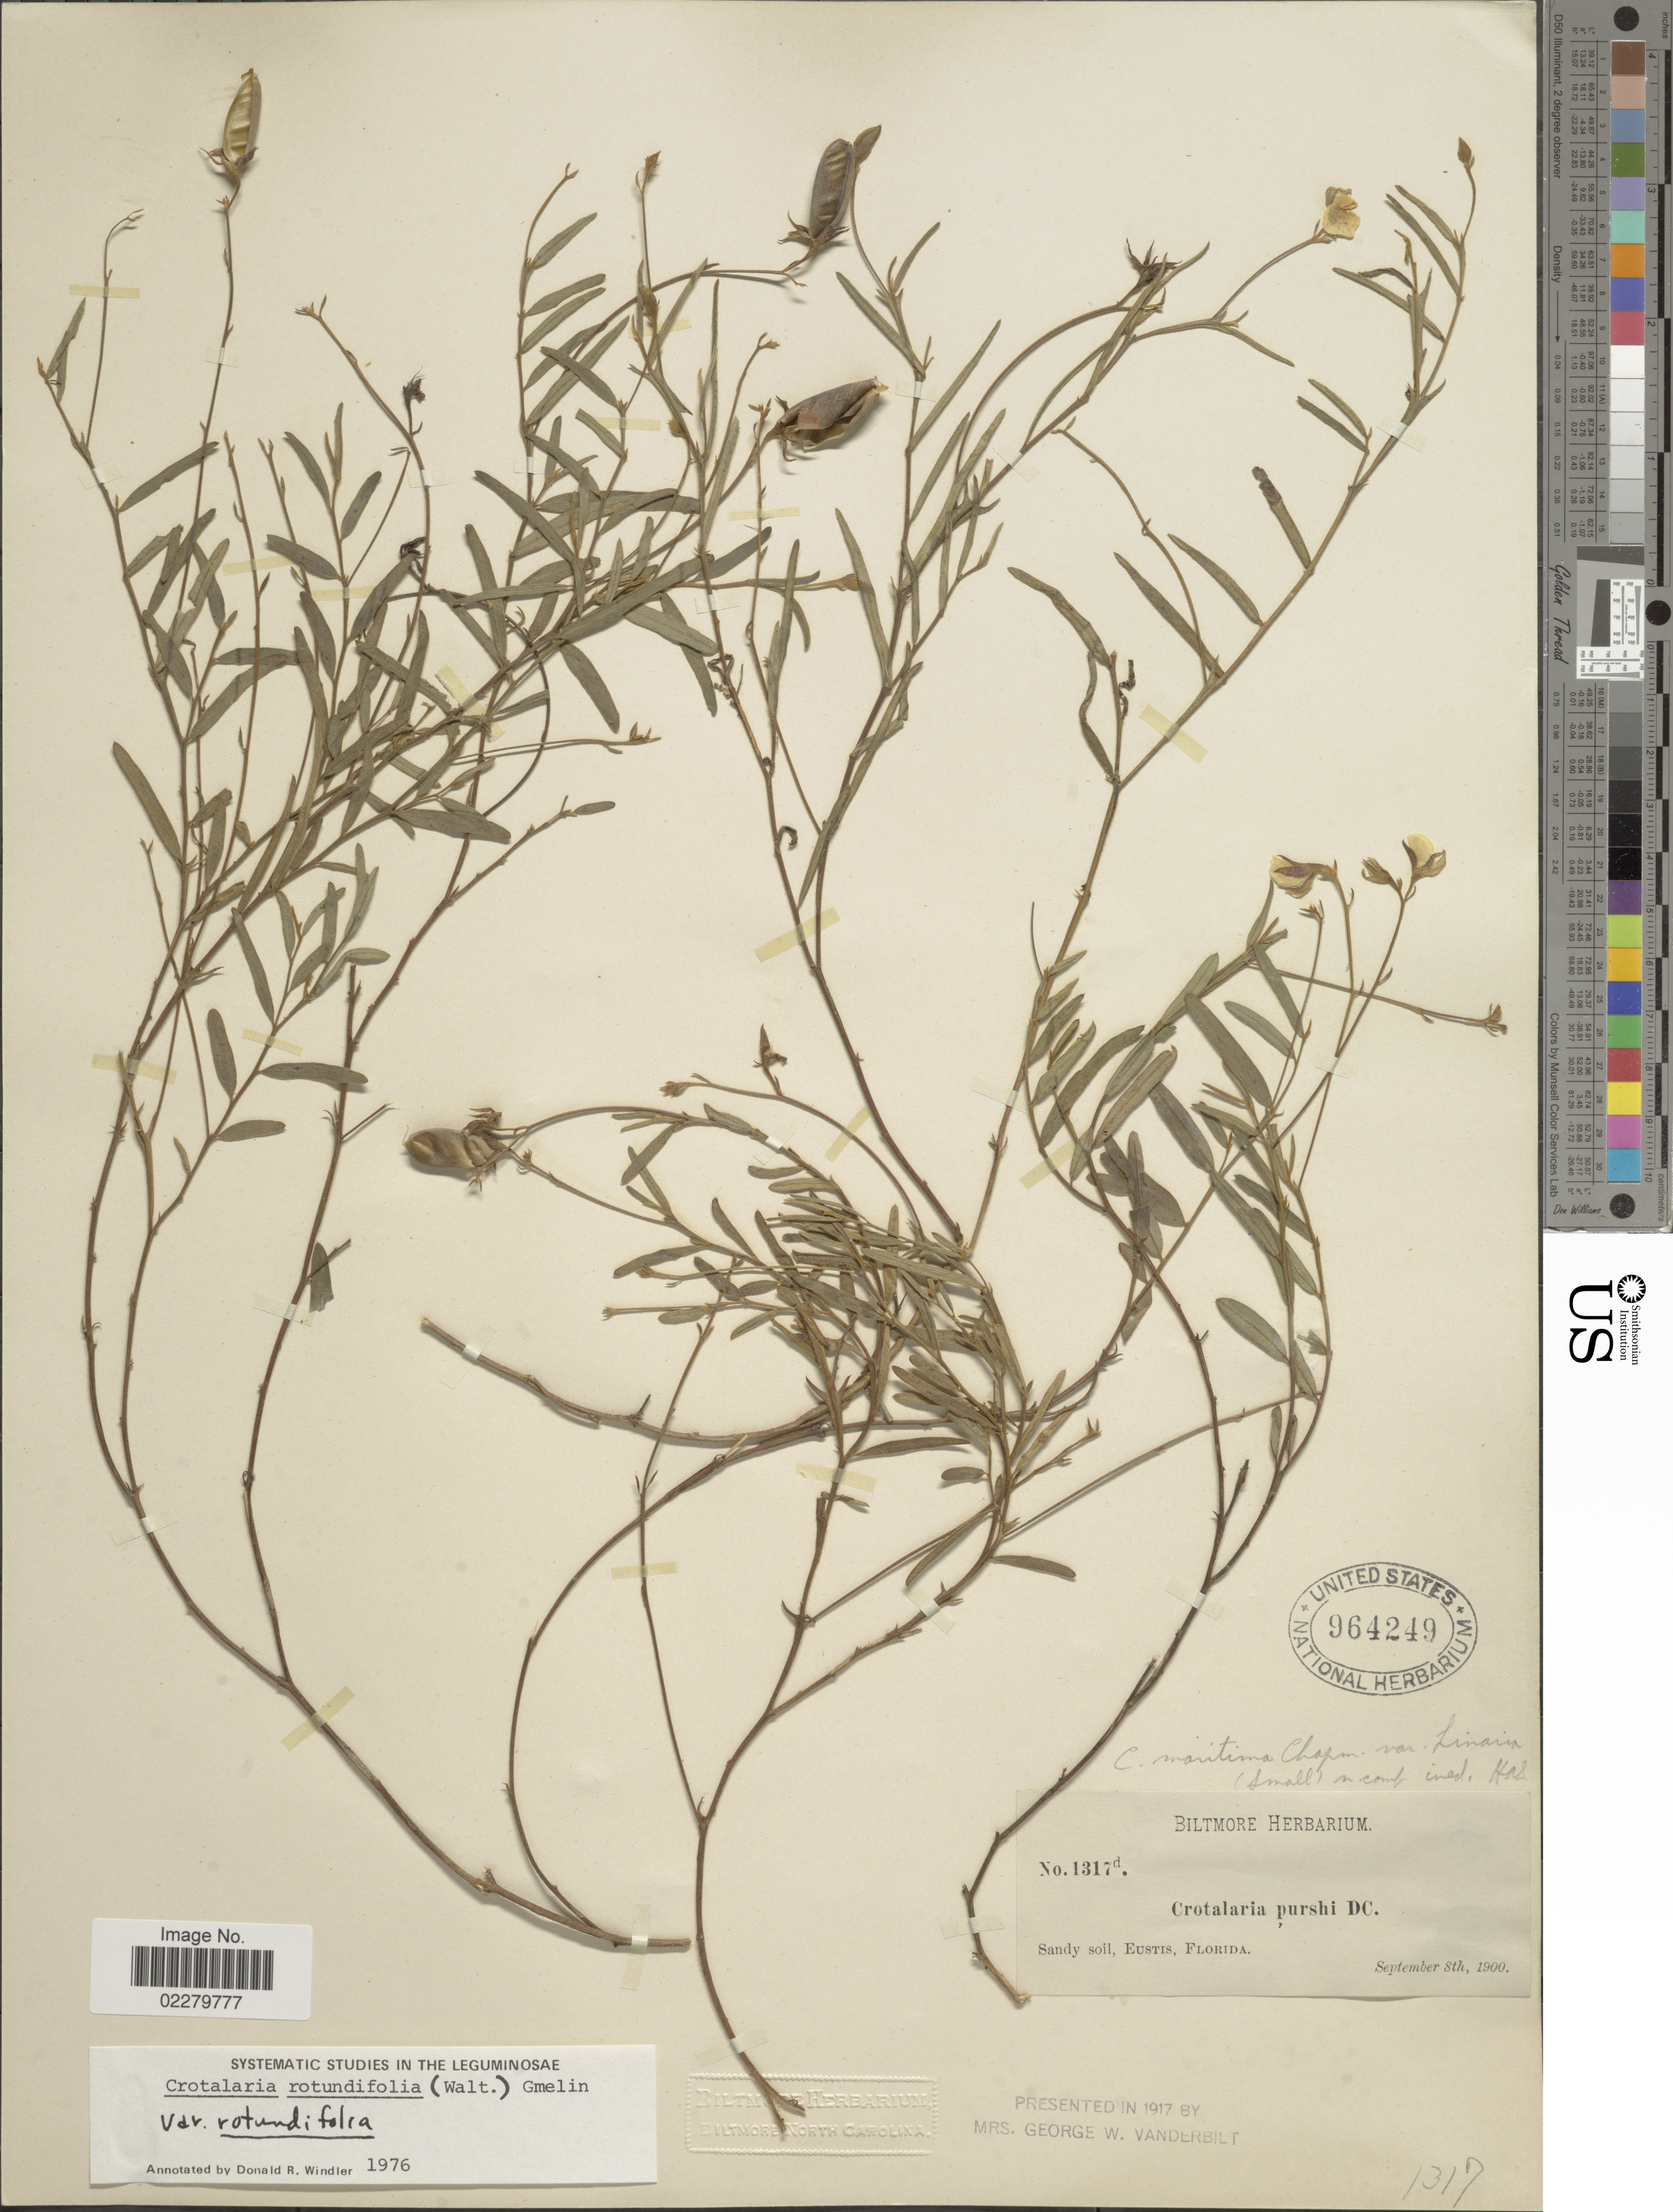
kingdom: Plantae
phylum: Tracheophyta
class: Magnoliopsida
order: Fabales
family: Fabaceae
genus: Crotalaria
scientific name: Crotalaria rotundifolia var. rotundifolia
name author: (Walter) J.F. Gmel.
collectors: ex herb. Biltmore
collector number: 1317d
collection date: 1900-09-08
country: United States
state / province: Florida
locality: Sandy soil, Eustis, Florida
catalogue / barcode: US 964249